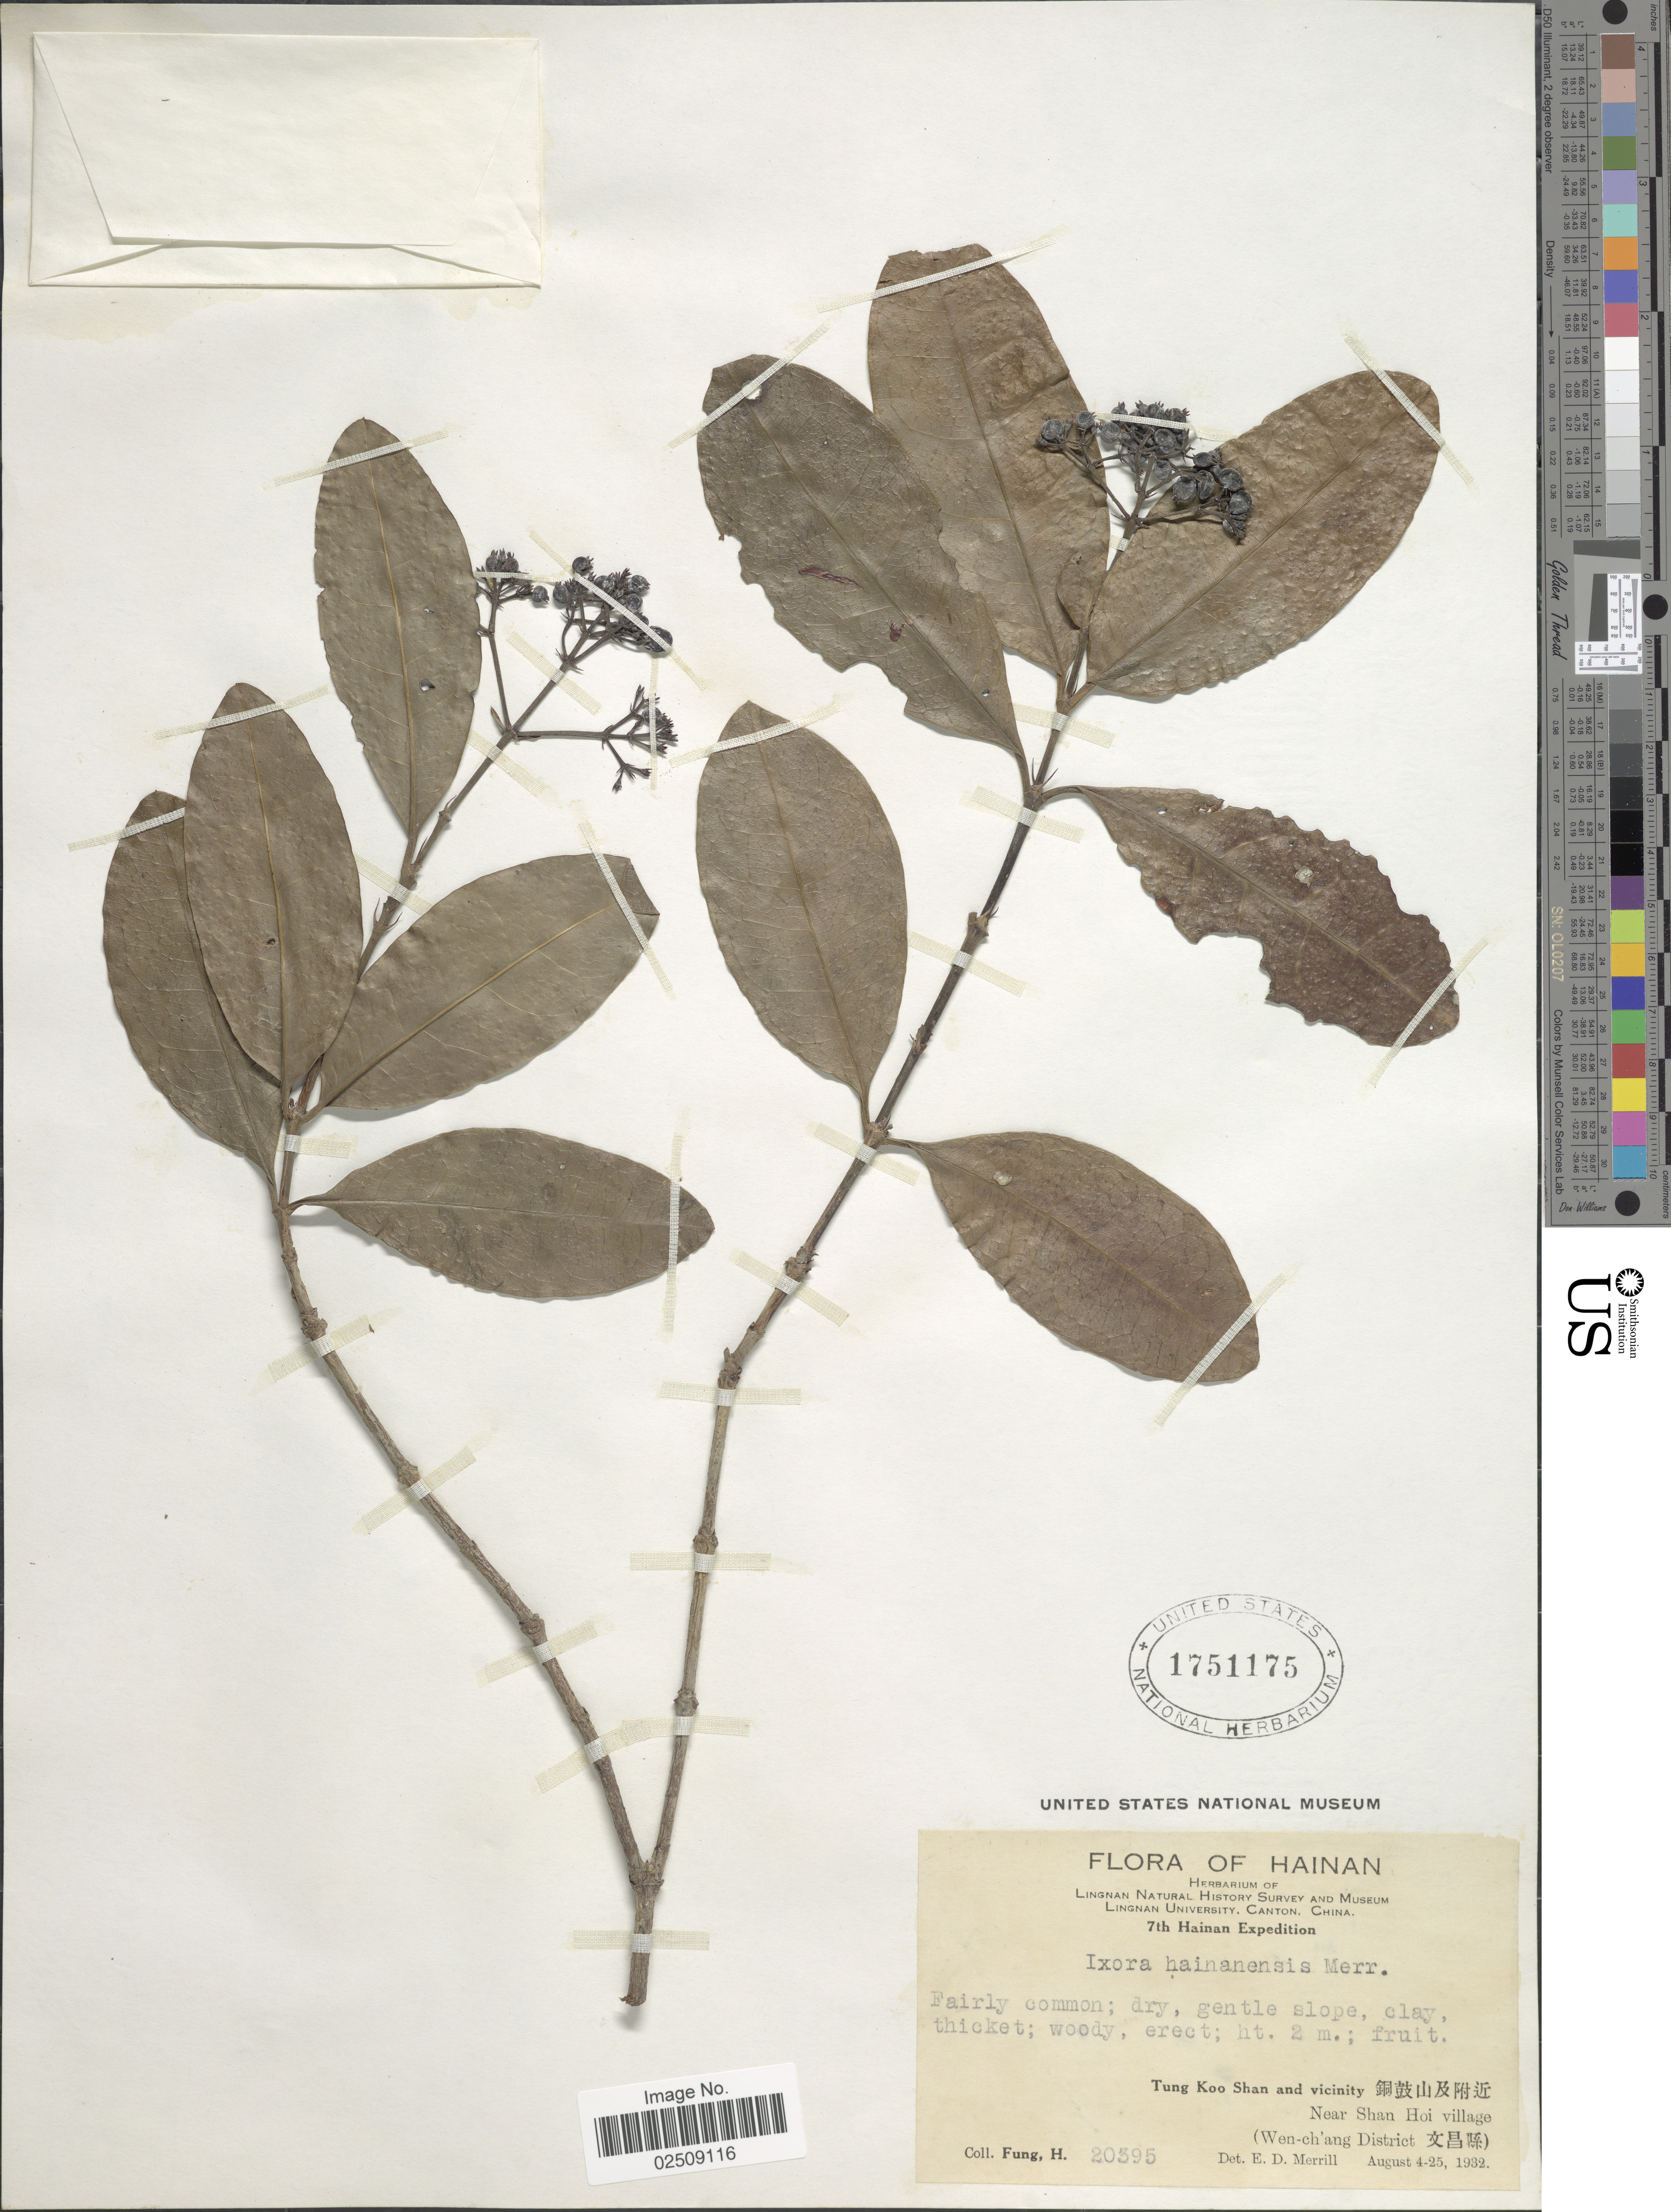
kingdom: Plantae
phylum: Tracheophyta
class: Magnoliopsida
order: Gentianales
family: Rubiaceae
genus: Ixora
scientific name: Ixora hainanensis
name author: Merr.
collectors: H. Fung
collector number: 20395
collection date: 1932-08-04/1932-08-25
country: China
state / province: Hainan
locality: Tung Koo Shan and vicinity, Near Shan Hoi village (Wen-Ch'ang District)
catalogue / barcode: US 1751175